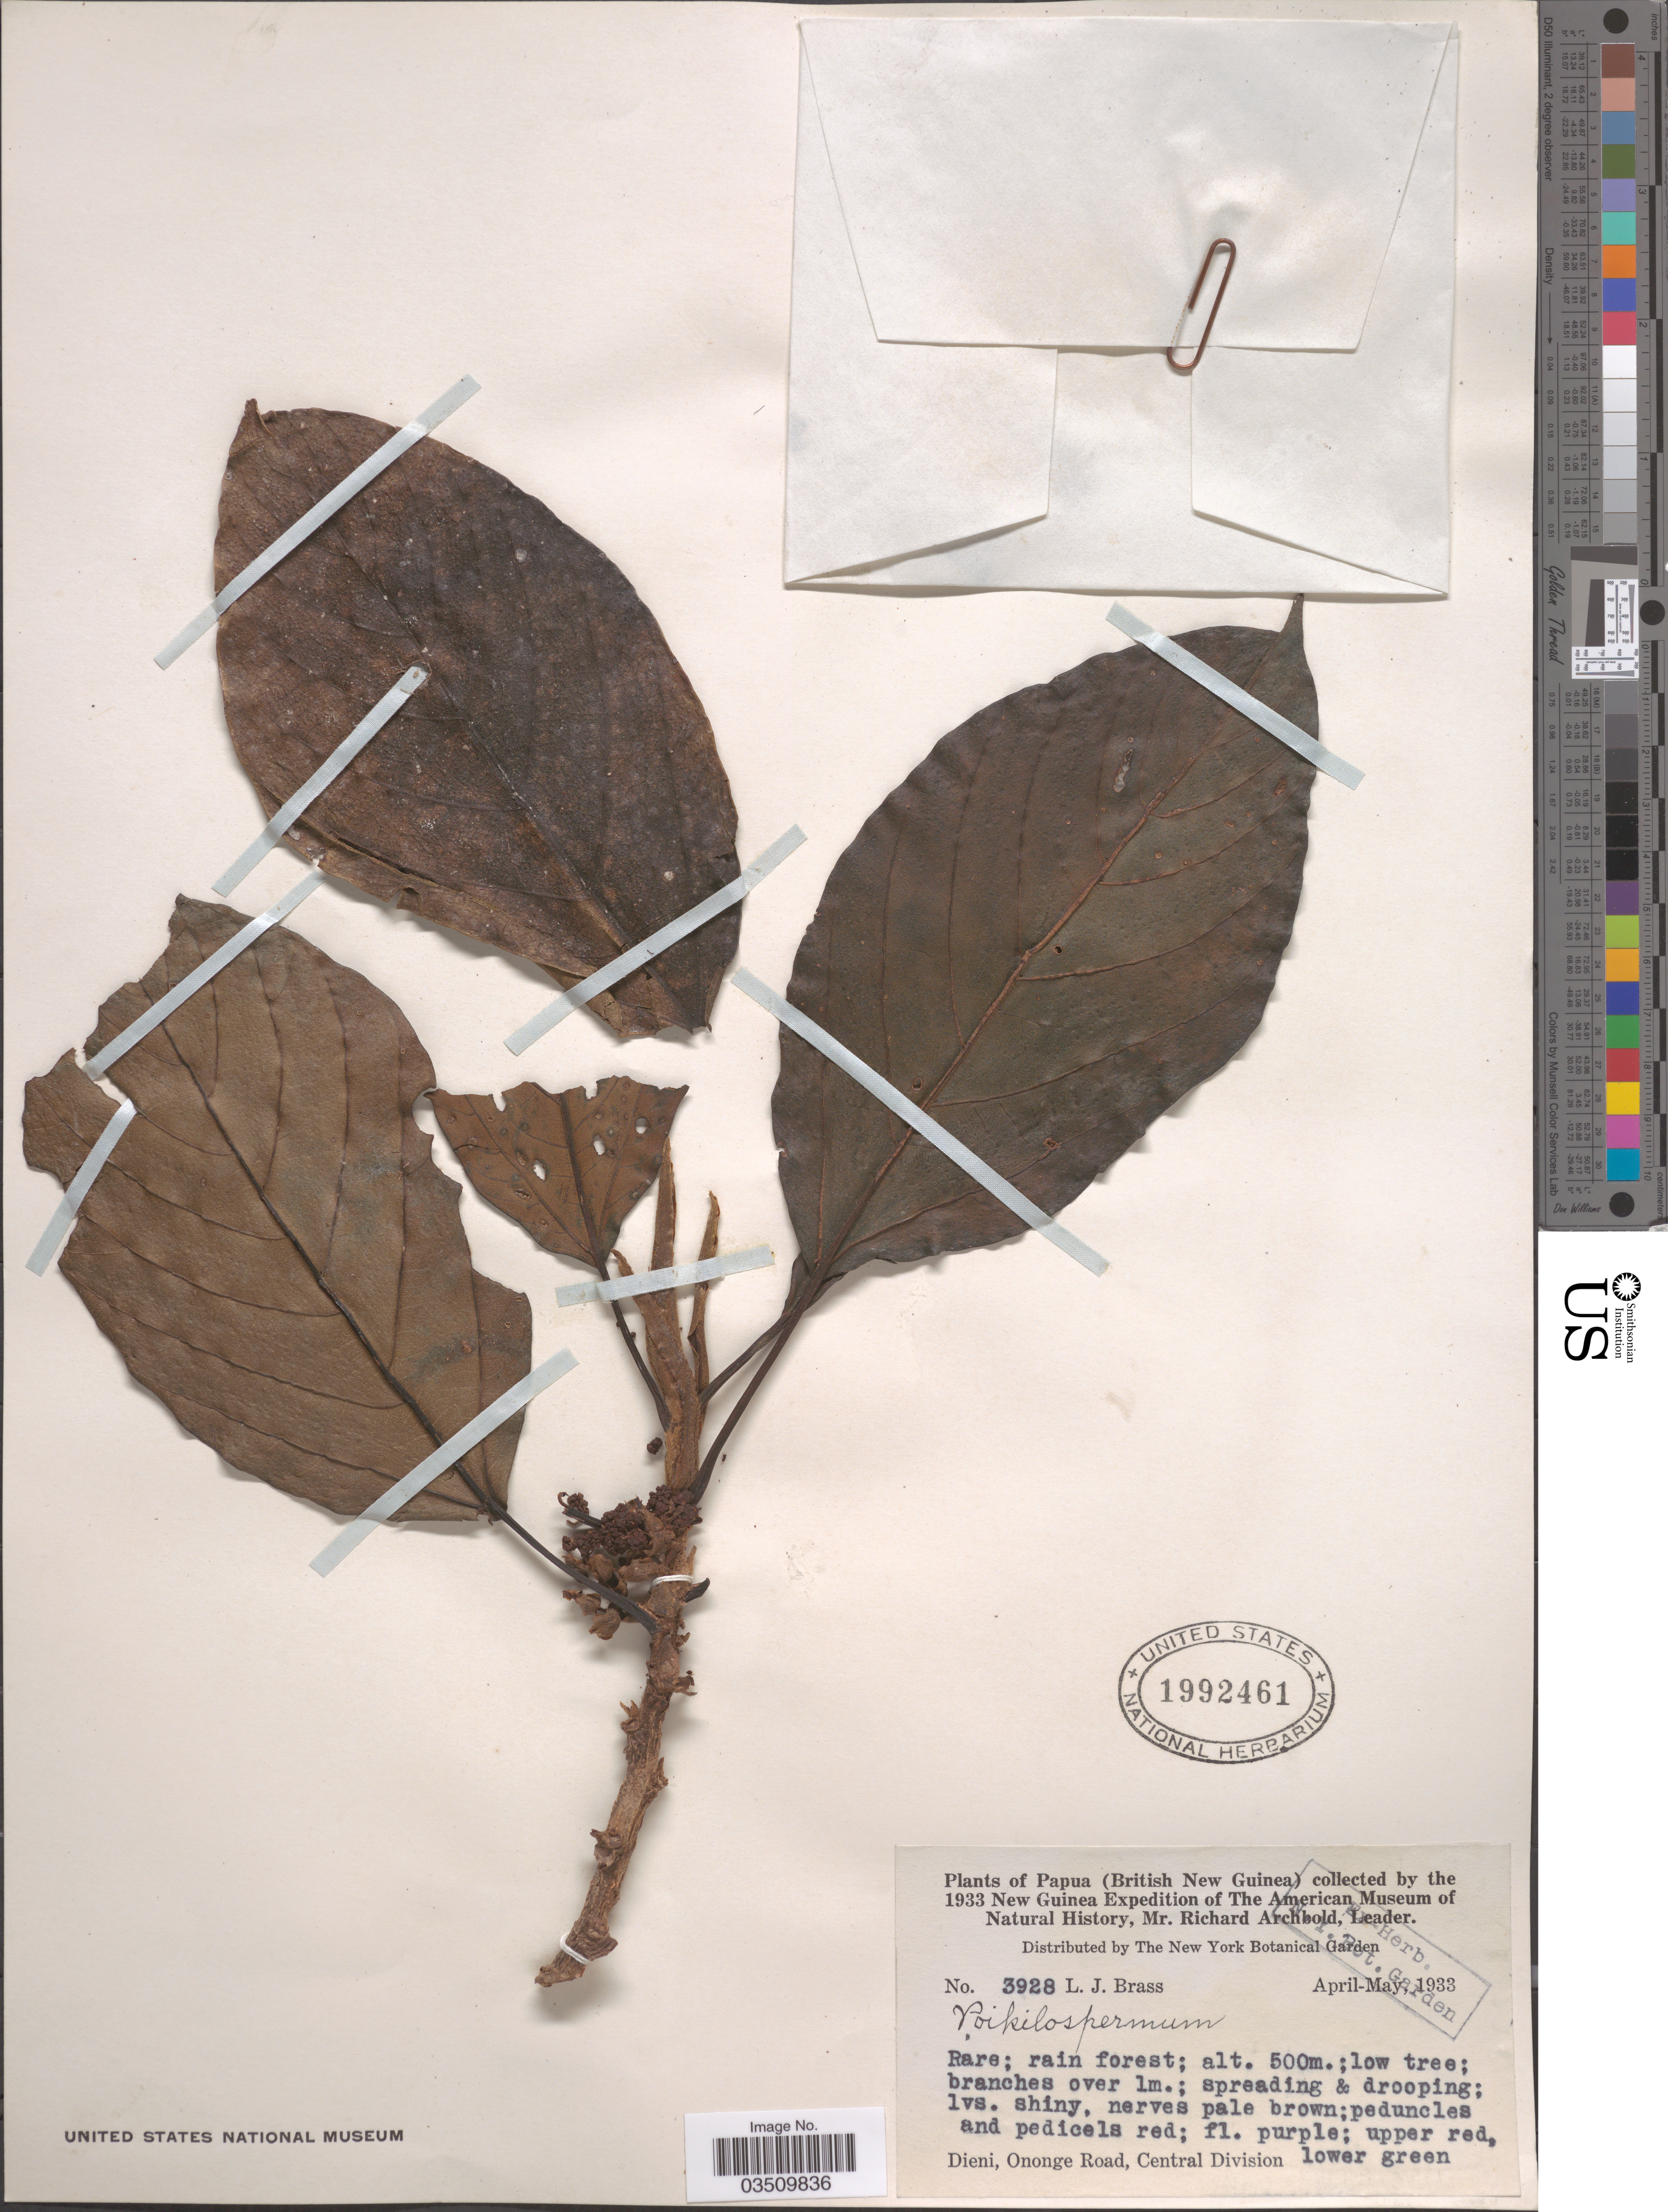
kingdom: Plantae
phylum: Tracheophyta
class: Magnoliopsida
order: Rosales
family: Urticaceae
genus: Poikilospermum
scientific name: Poikilospermum sp.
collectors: L. J. Brass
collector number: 3928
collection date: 1933-04/1933-05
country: Papua New Guinea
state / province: Central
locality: British New Guinea. Dieni, Onoge Road, Central Division.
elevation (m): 500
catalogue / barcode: US 1992461